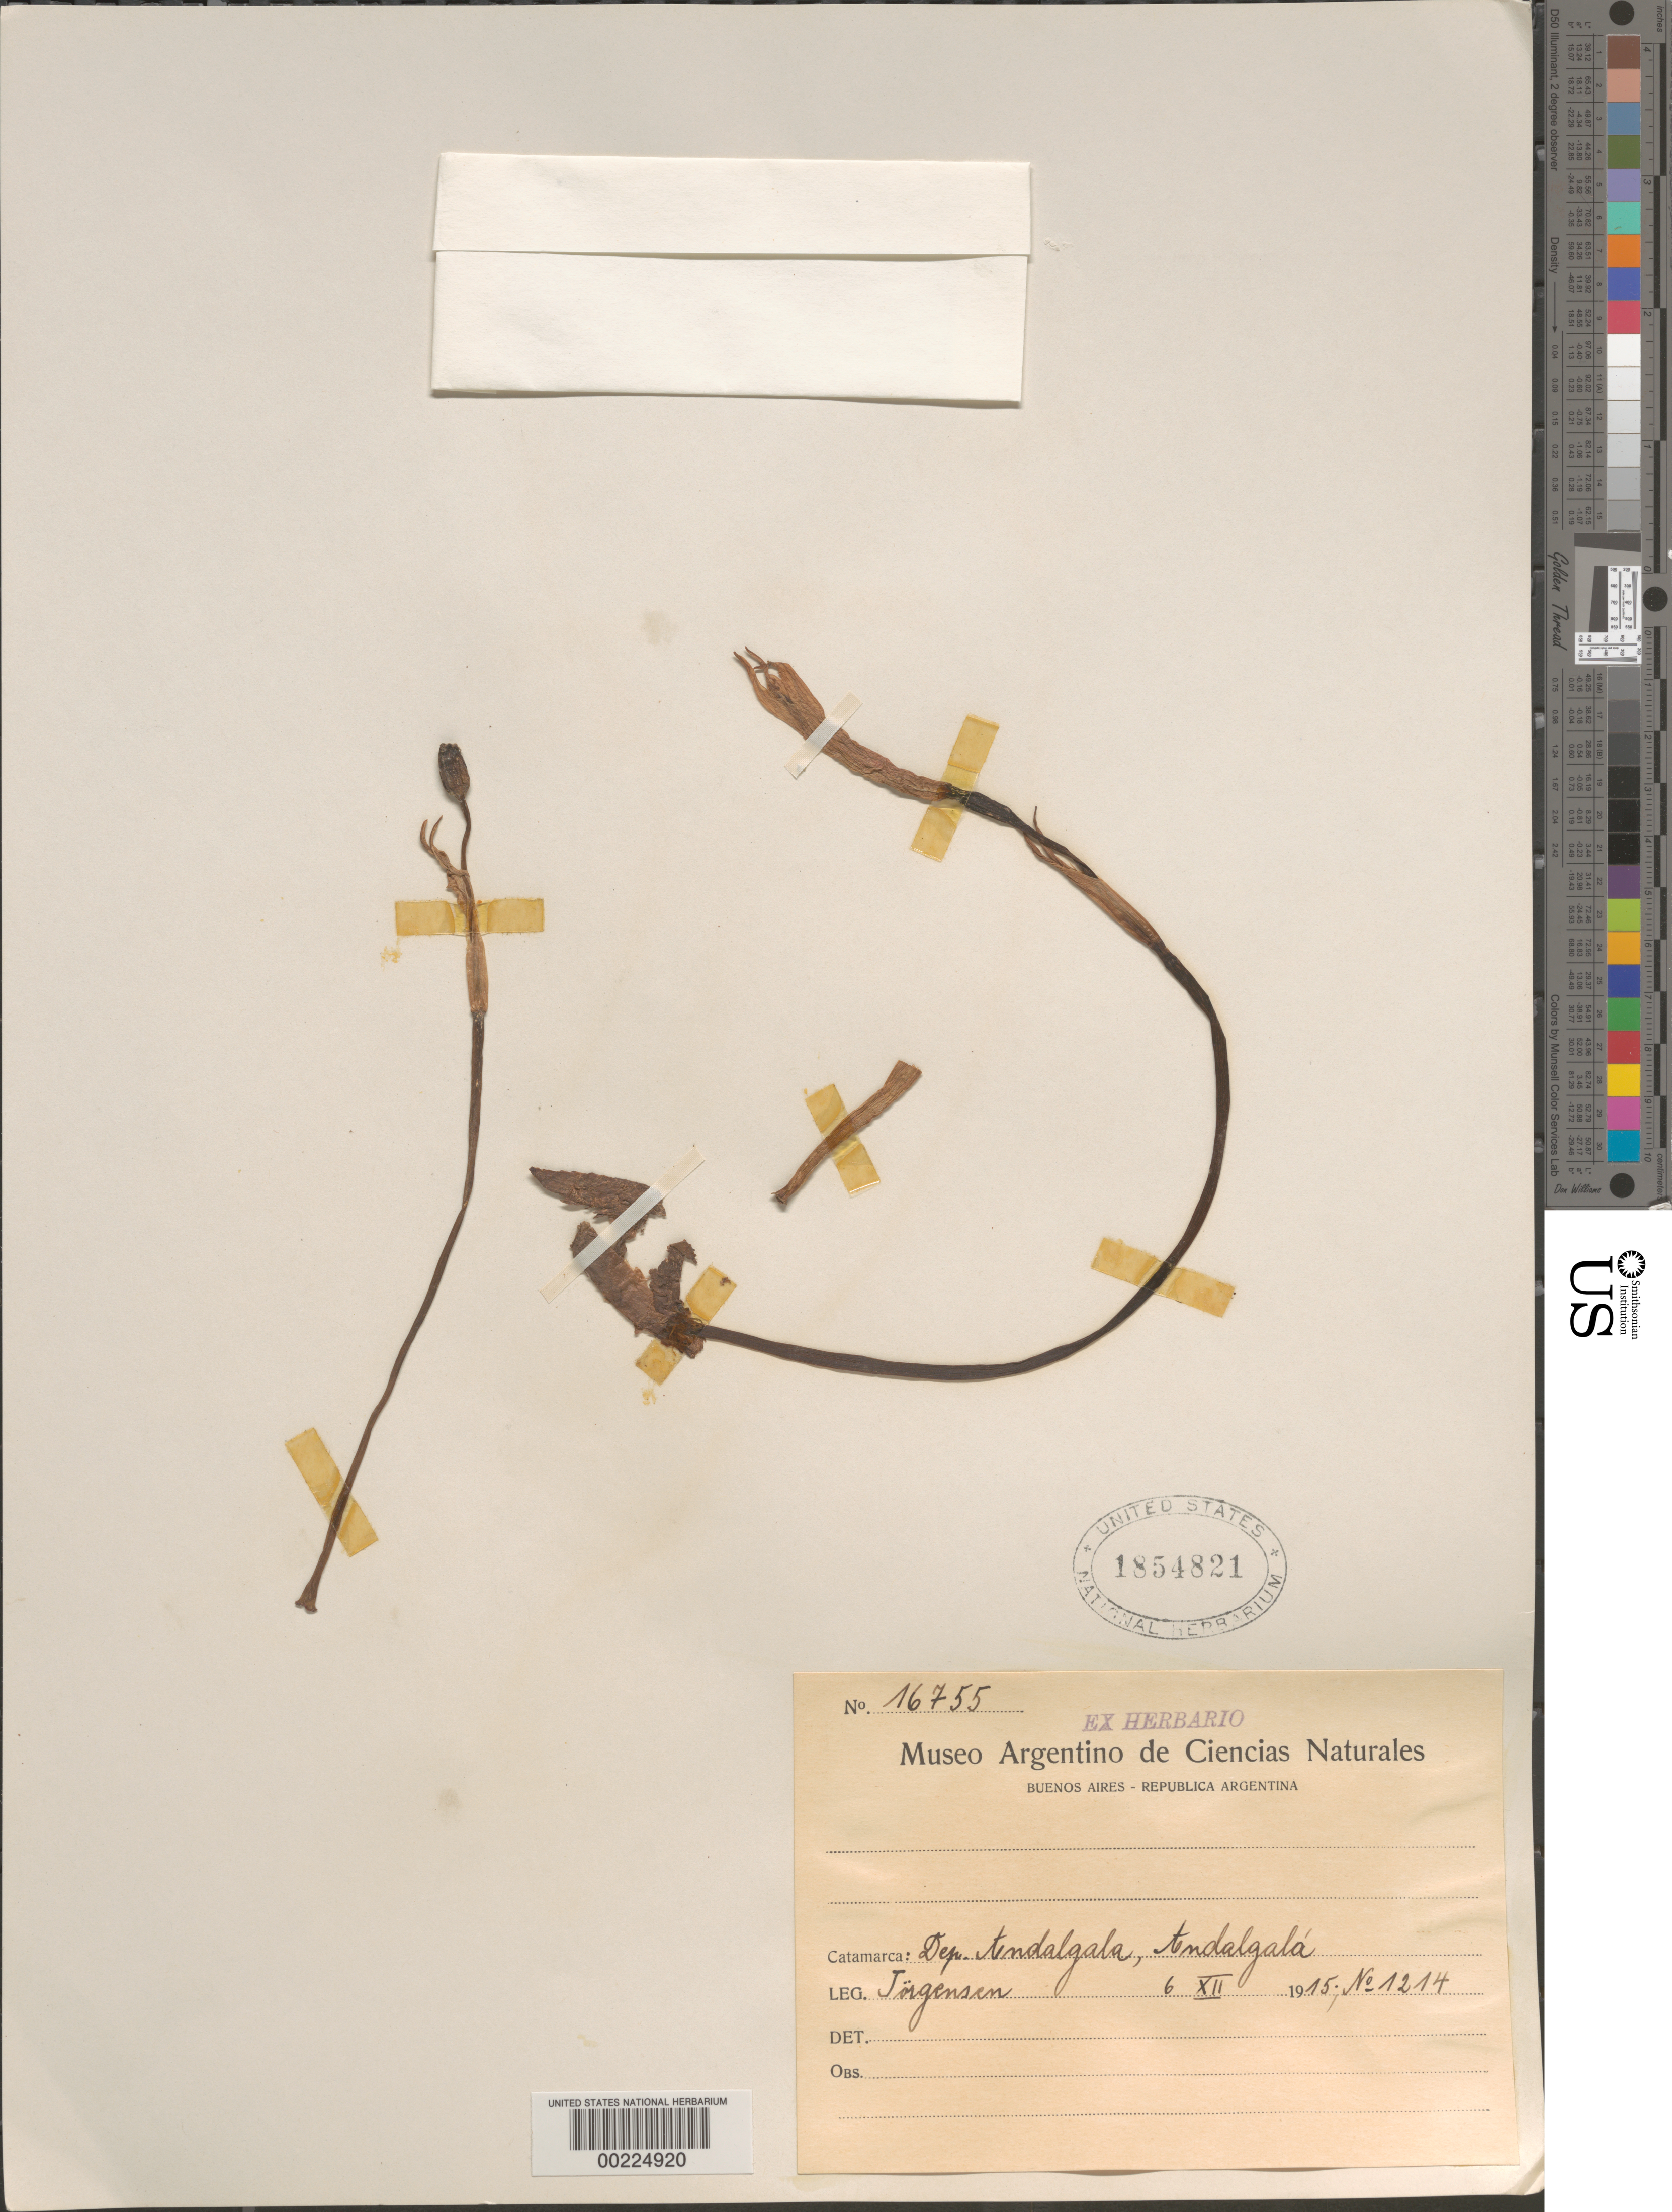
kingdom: Plantae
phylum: Tracheophyta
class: Liliopsida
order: Asparagales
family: Amaryllidaceae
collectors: P. Jorgensen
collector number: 16755 / 1214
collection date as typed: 06 Dec 1915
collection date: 1915-12-06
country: Argentina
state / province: Catamarca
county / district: Andalgalá ?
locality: Tendalgala Department (?), Tendalgala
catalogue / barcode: US 1854821